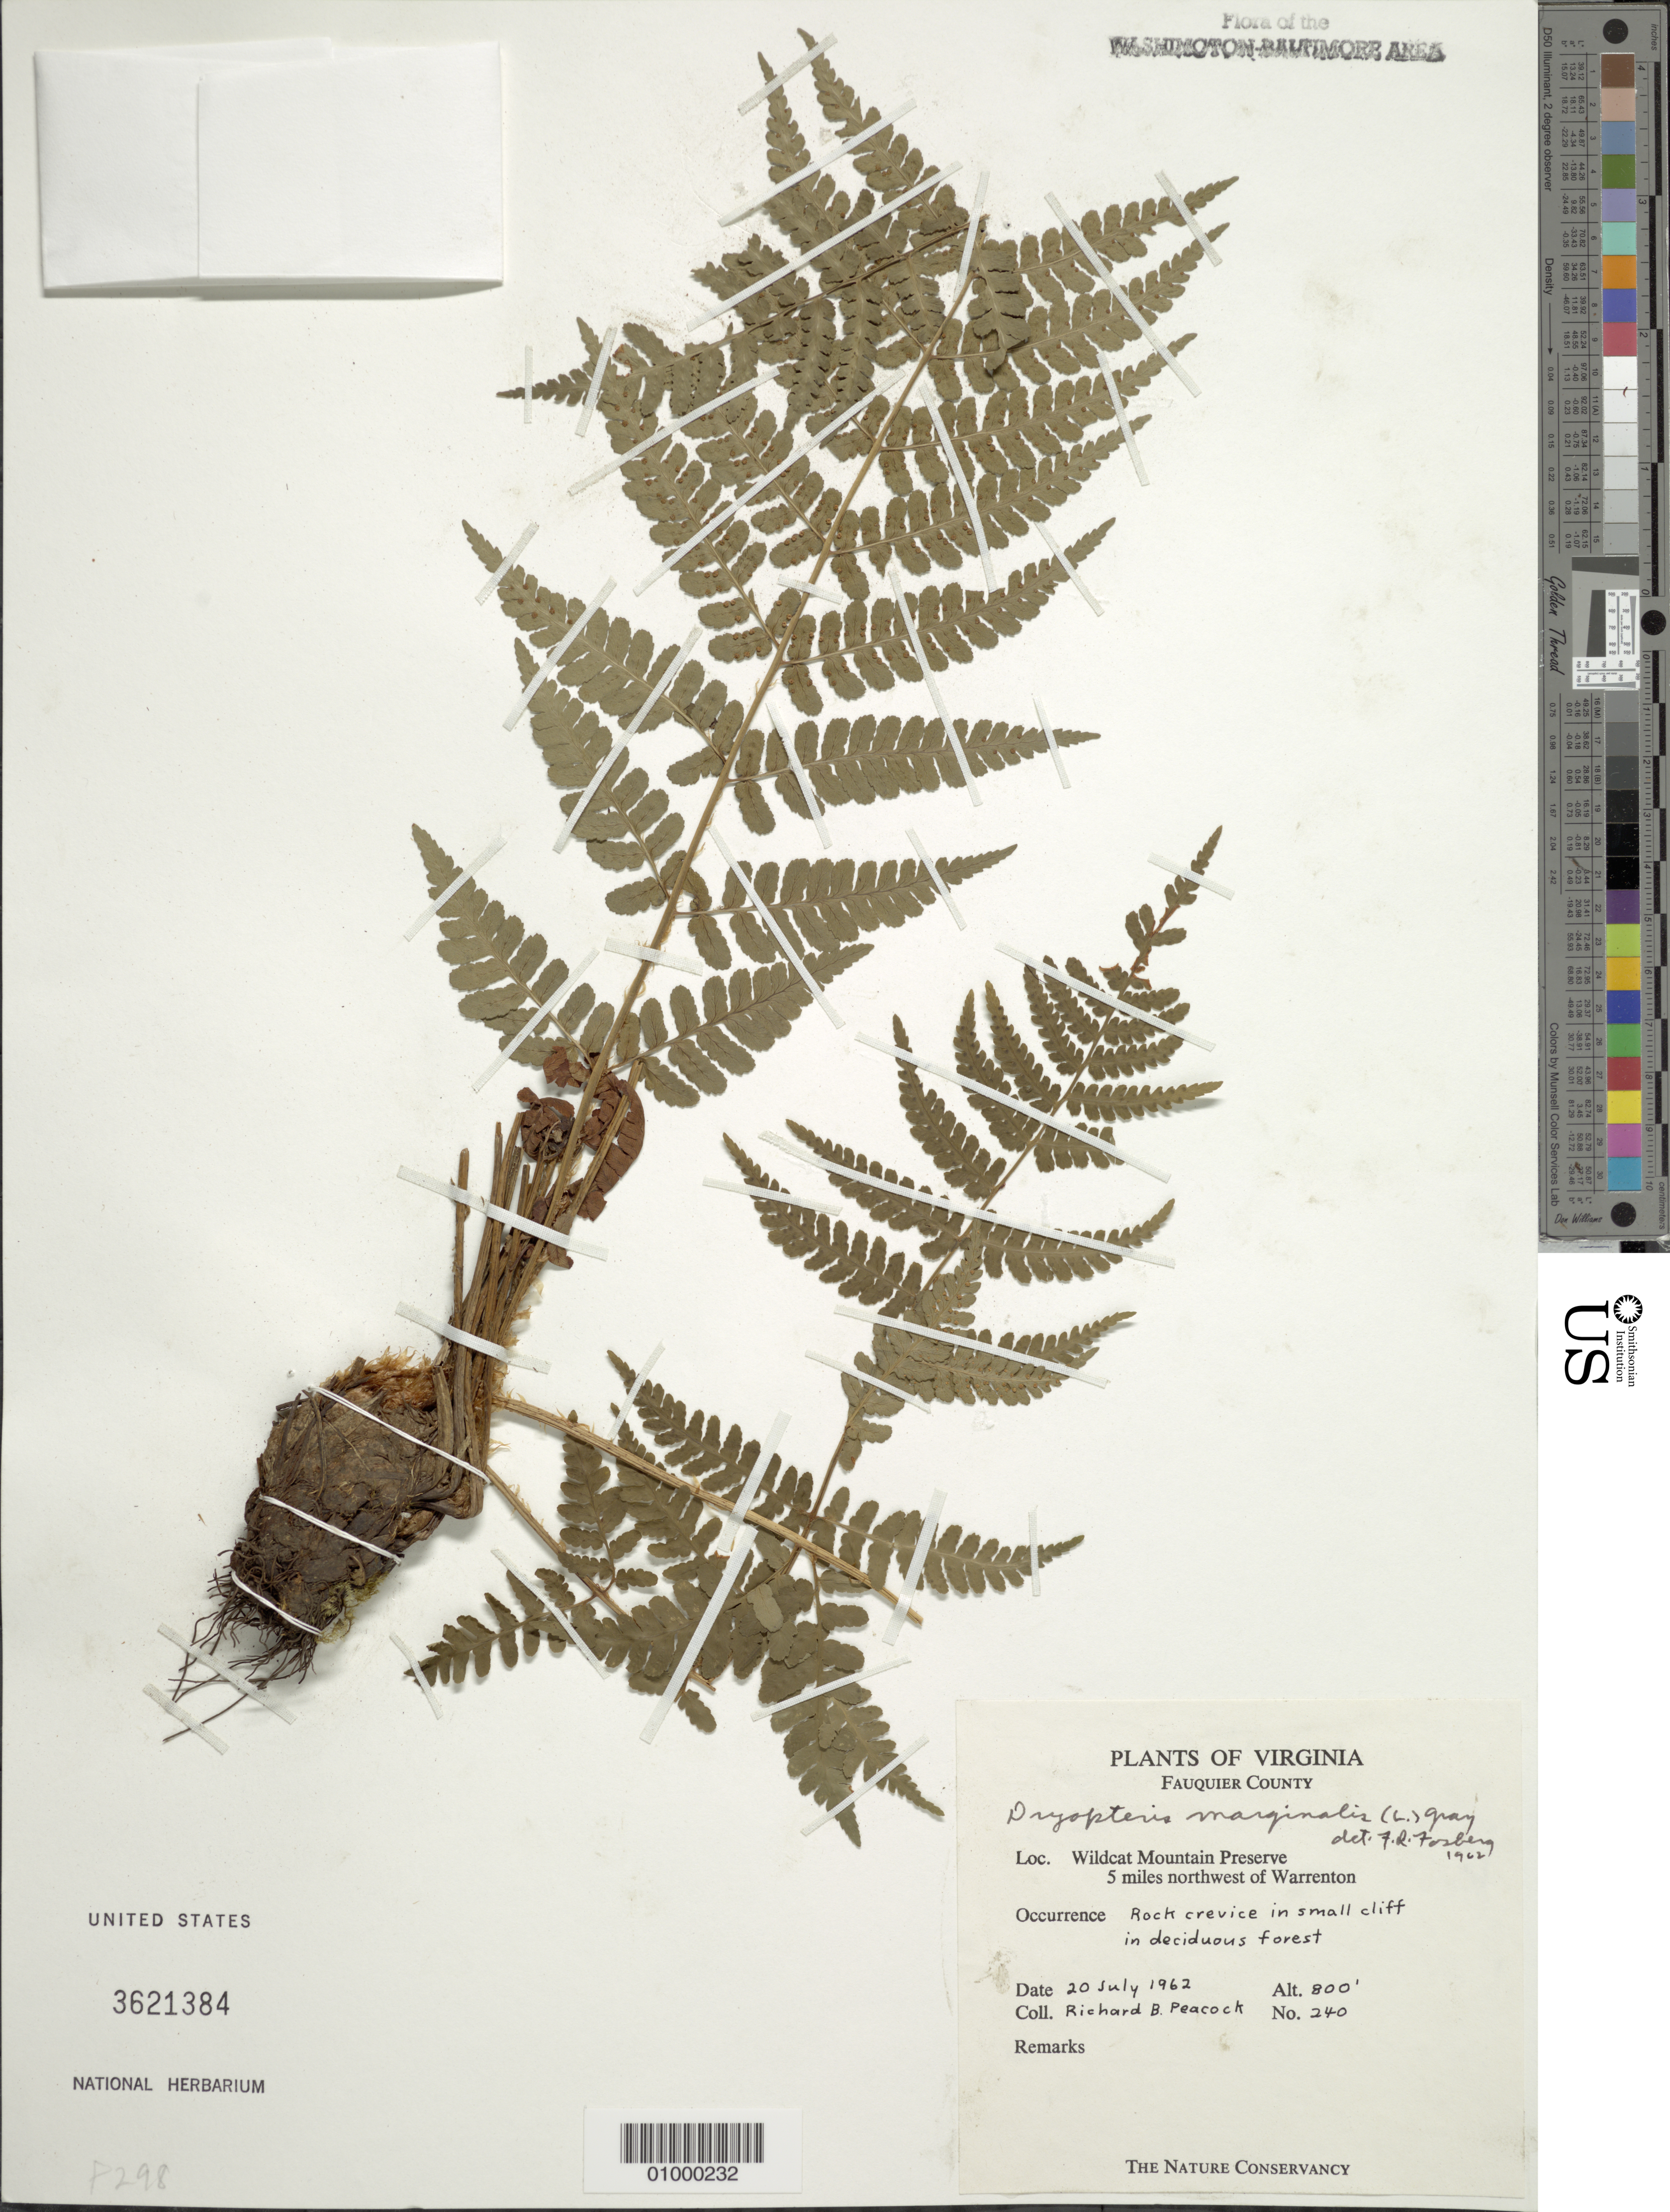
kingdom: Plantae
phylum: Tracheophyta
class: Polypodiopsida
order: Polypodiales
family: Dryopteridaceae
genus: Dryopteris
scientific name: Dryopteris marginalis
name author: (L.) A. Gray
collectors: R. Peacock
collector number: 240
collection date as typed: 20 Jul 1962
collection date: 1962-07-20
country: United States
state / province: Virginia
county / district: Fauquier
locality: Wildcat Mountain Preserve, 5 miles northwest of Warrenton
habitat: rock crevice in small cliff in deciduous forest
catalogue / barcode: US 3621384